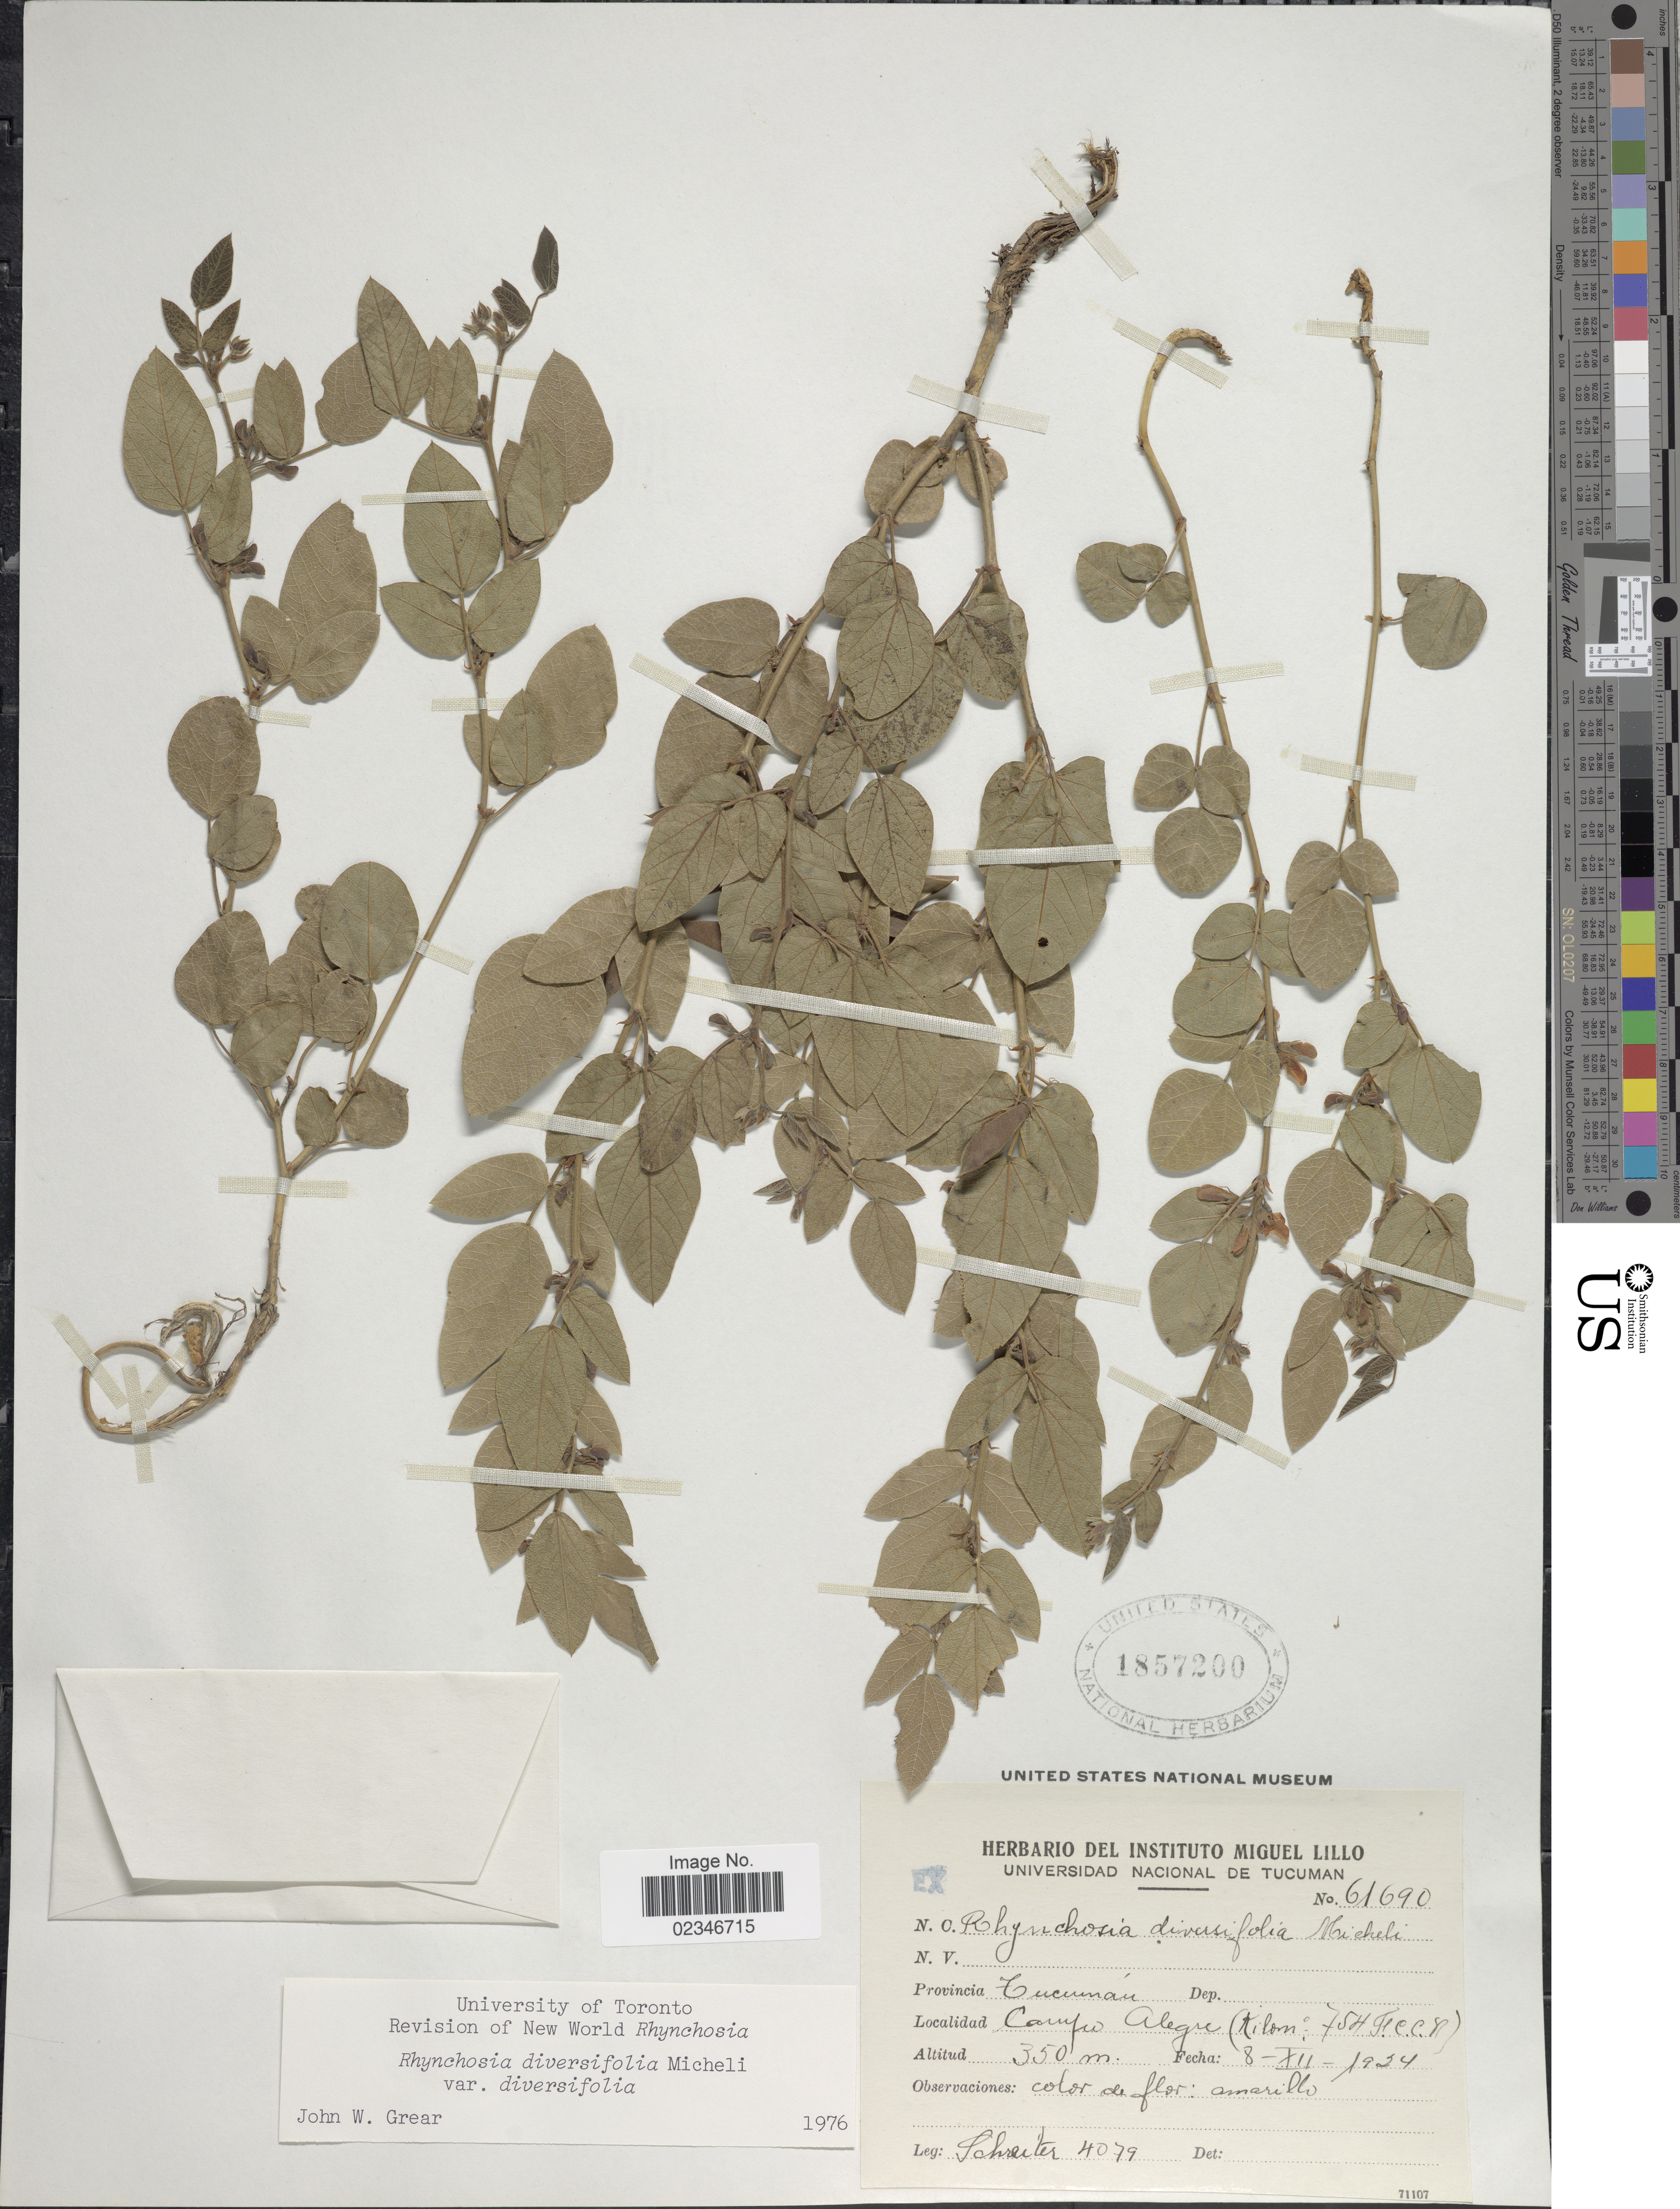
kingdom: Plantae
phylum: Tracheophyta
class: Magnoliopsida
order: Fabales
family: Fabaceae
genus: Rhynchosia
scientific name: Rhynchosia diversifolia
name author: Micheli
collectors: -. Schreiter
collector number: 4079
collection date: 1934-12-08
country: Argentina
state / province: Tucuman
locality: Provincia Tucuman, Campo Alegre (Kilom 754)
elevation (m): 350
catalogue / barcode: US 31857200